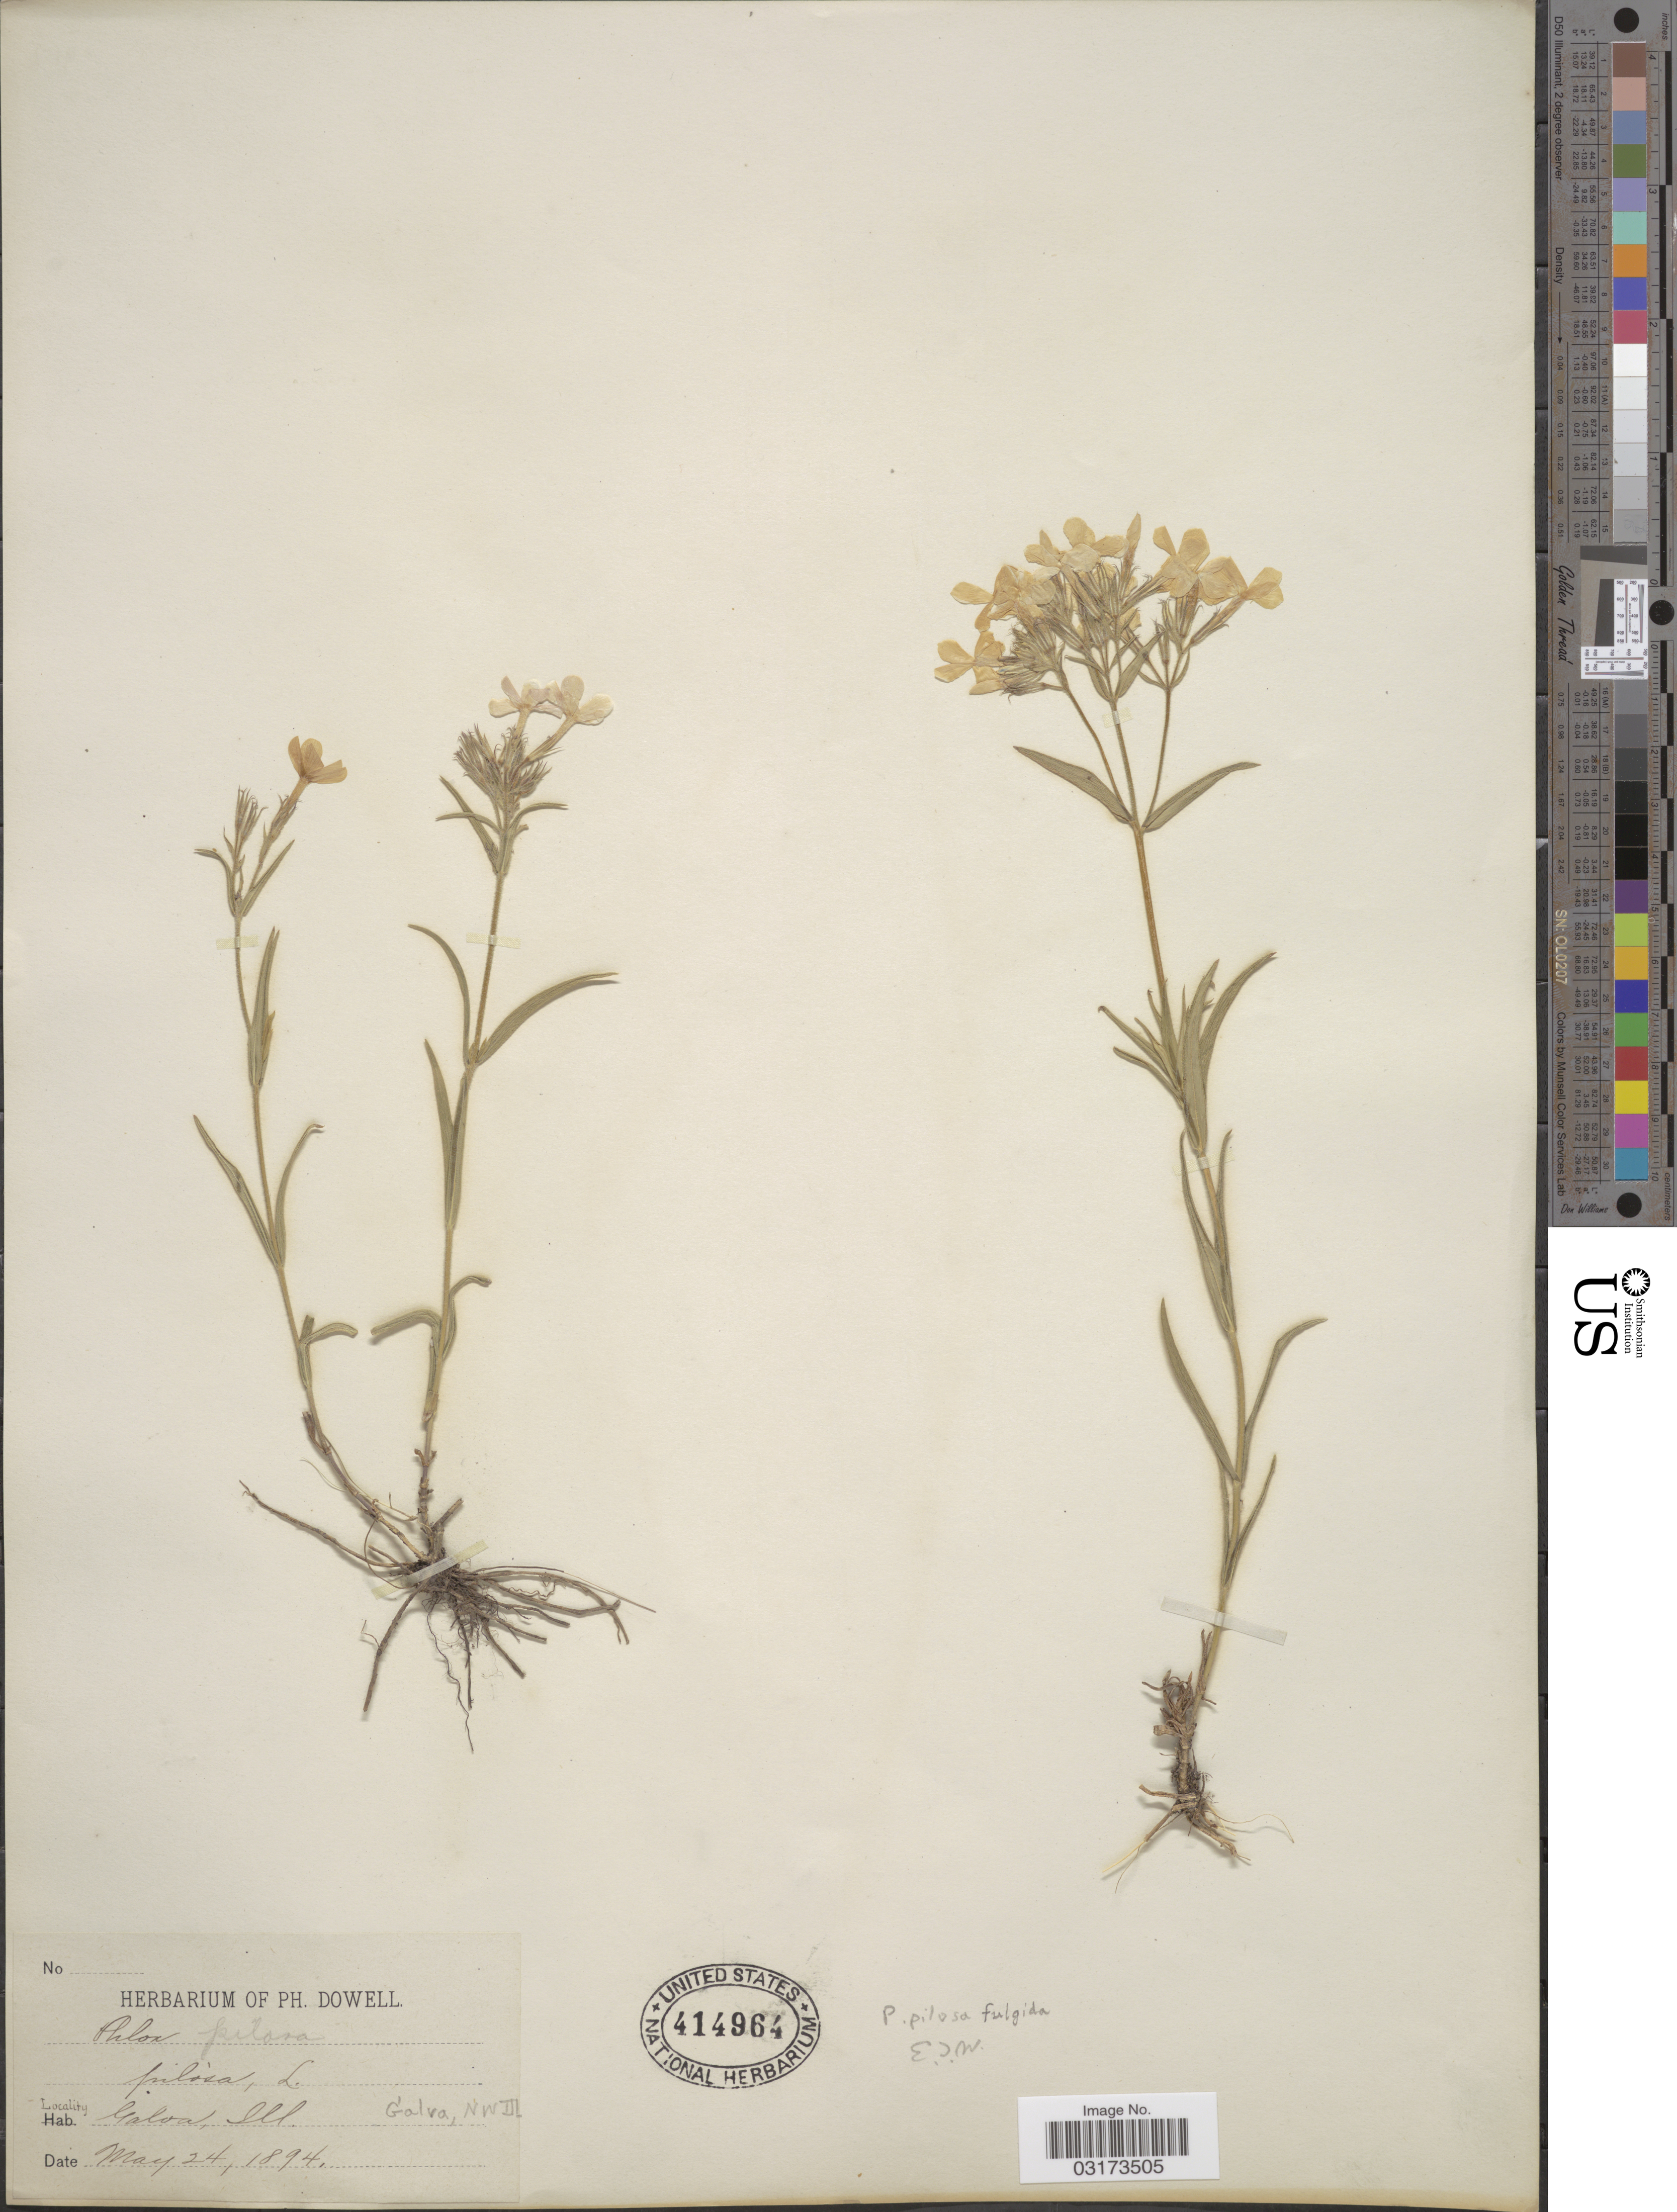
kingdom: Plantae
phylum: Tracheophyta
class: Magnoliopsida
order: Ericales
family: Polemoniaceae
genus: Phlox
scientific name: Phlox pilosa subsp. fulgida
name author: (Wherry) Wherry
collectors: Ex herb. Ph. Dowell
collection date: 1894-05-24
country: United States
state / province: Illinois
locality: Galva, N.W. Ill.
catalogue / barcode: US 414964